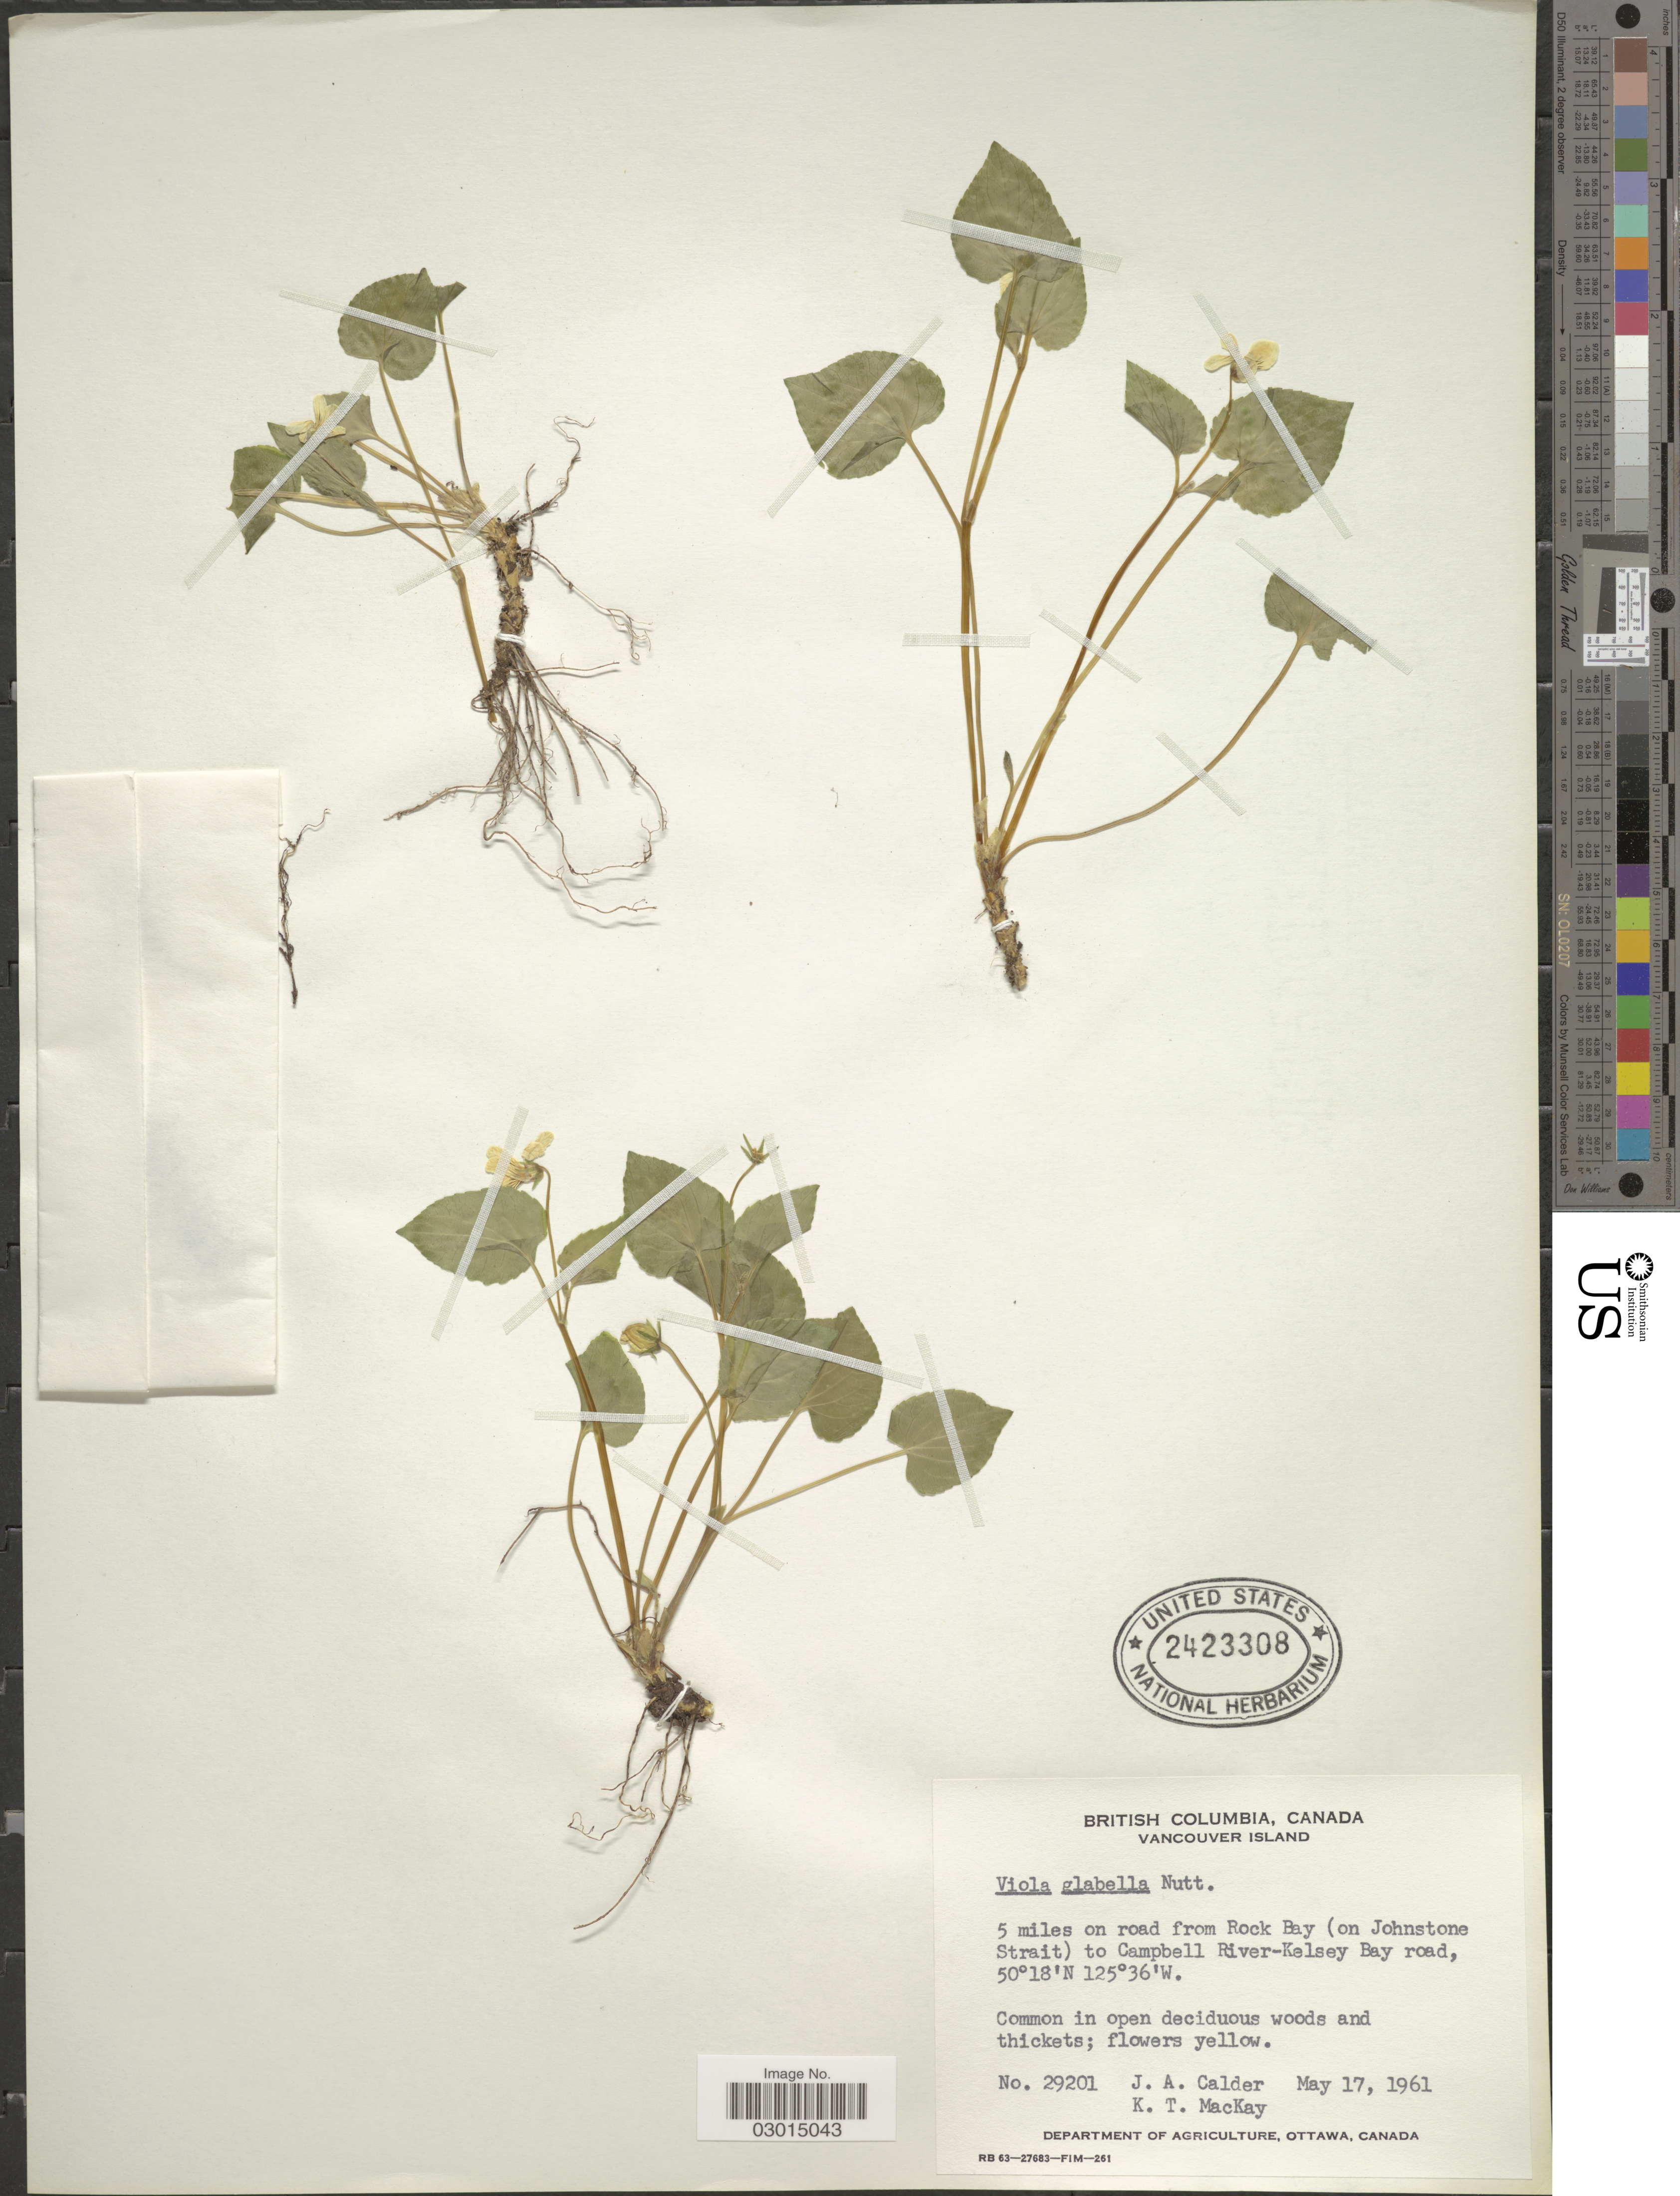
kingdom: Plantae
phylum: Tracheophyta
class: Magnoliopsida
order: Malpighiales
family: Violaceae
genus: Viola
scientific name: Viola glabella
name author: Nutt.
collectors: J. A. Calder & K. T. Mackay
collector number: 29201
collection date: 1961-05-17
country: Canada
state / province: British Columbia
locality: Vancouver Island. 5 miles on road from Rock Bay (on Johnstone Strait) to Campbell River-Kelsey Bay road.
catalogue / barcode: US 2423308